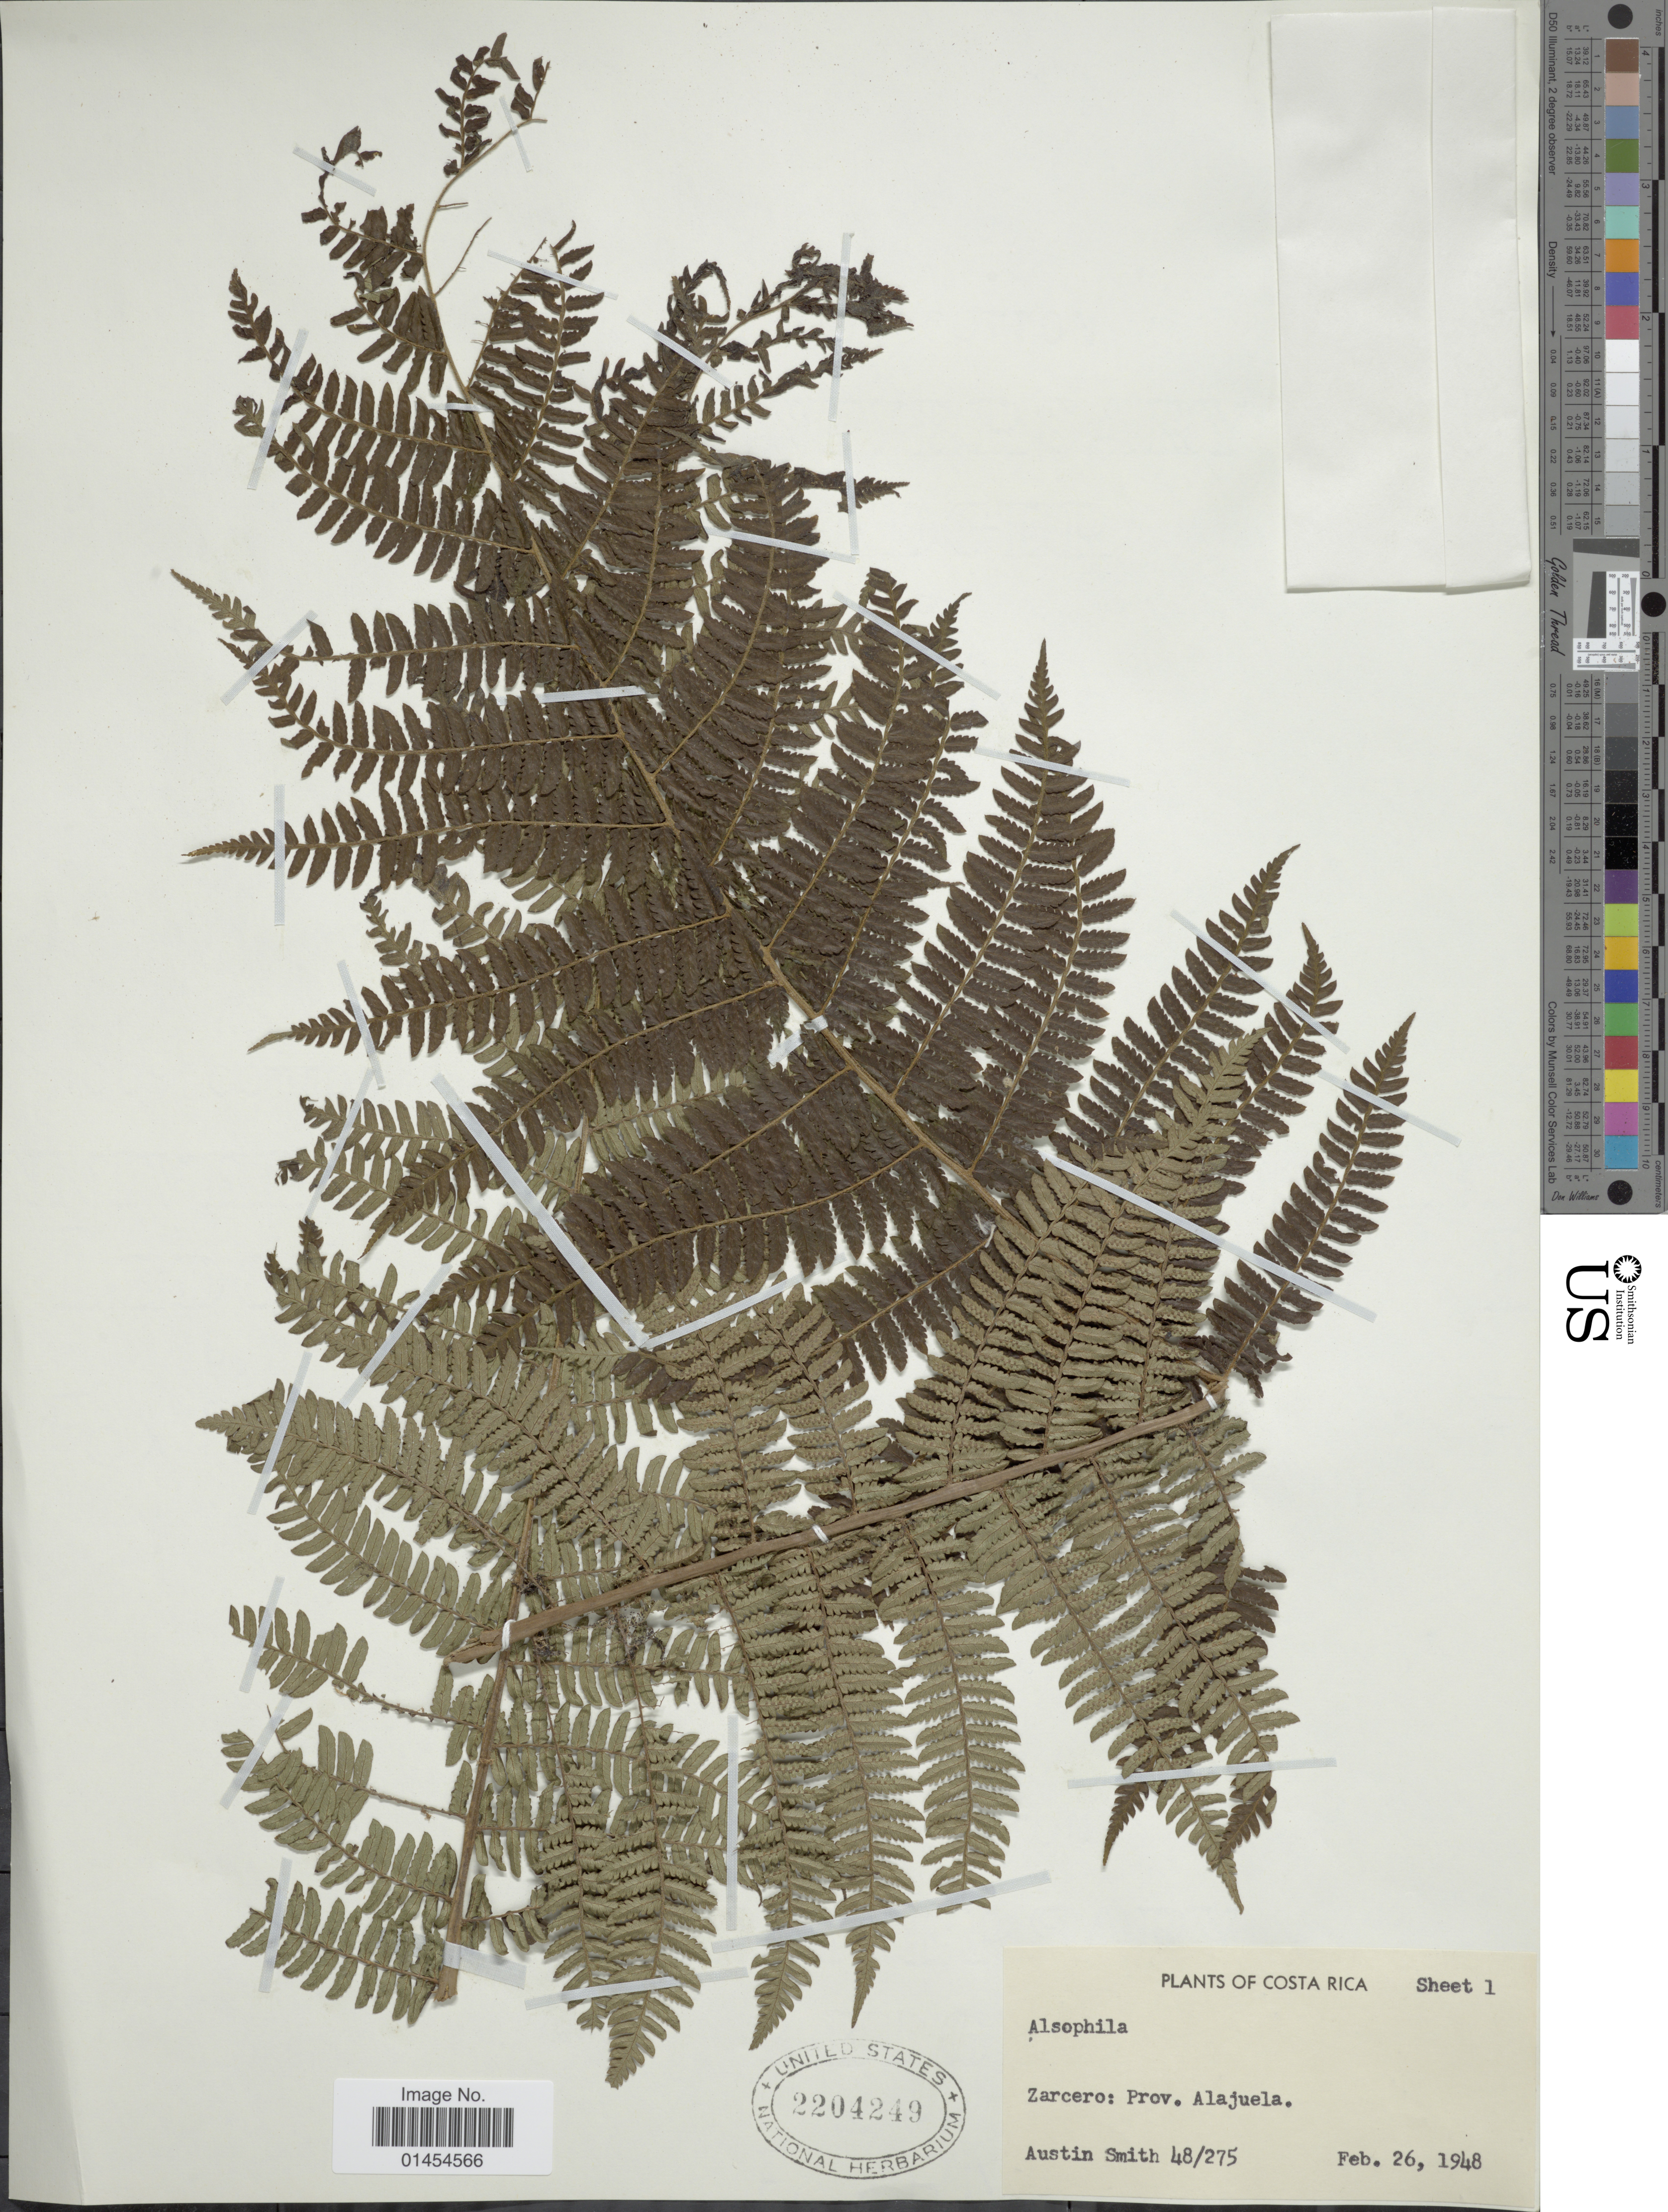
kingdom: Plantae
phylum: Tracheophyta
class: Polypodiopsida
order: Cyatheales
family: Cyatheaceae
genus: Alsophila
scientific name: Alsophila polystichoides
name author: Christ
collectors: Aust P. Smith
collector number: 48/275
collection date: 1948-02-26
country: Costa Rica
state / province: Alajuela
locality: Zarcero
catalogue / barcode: US 2204249